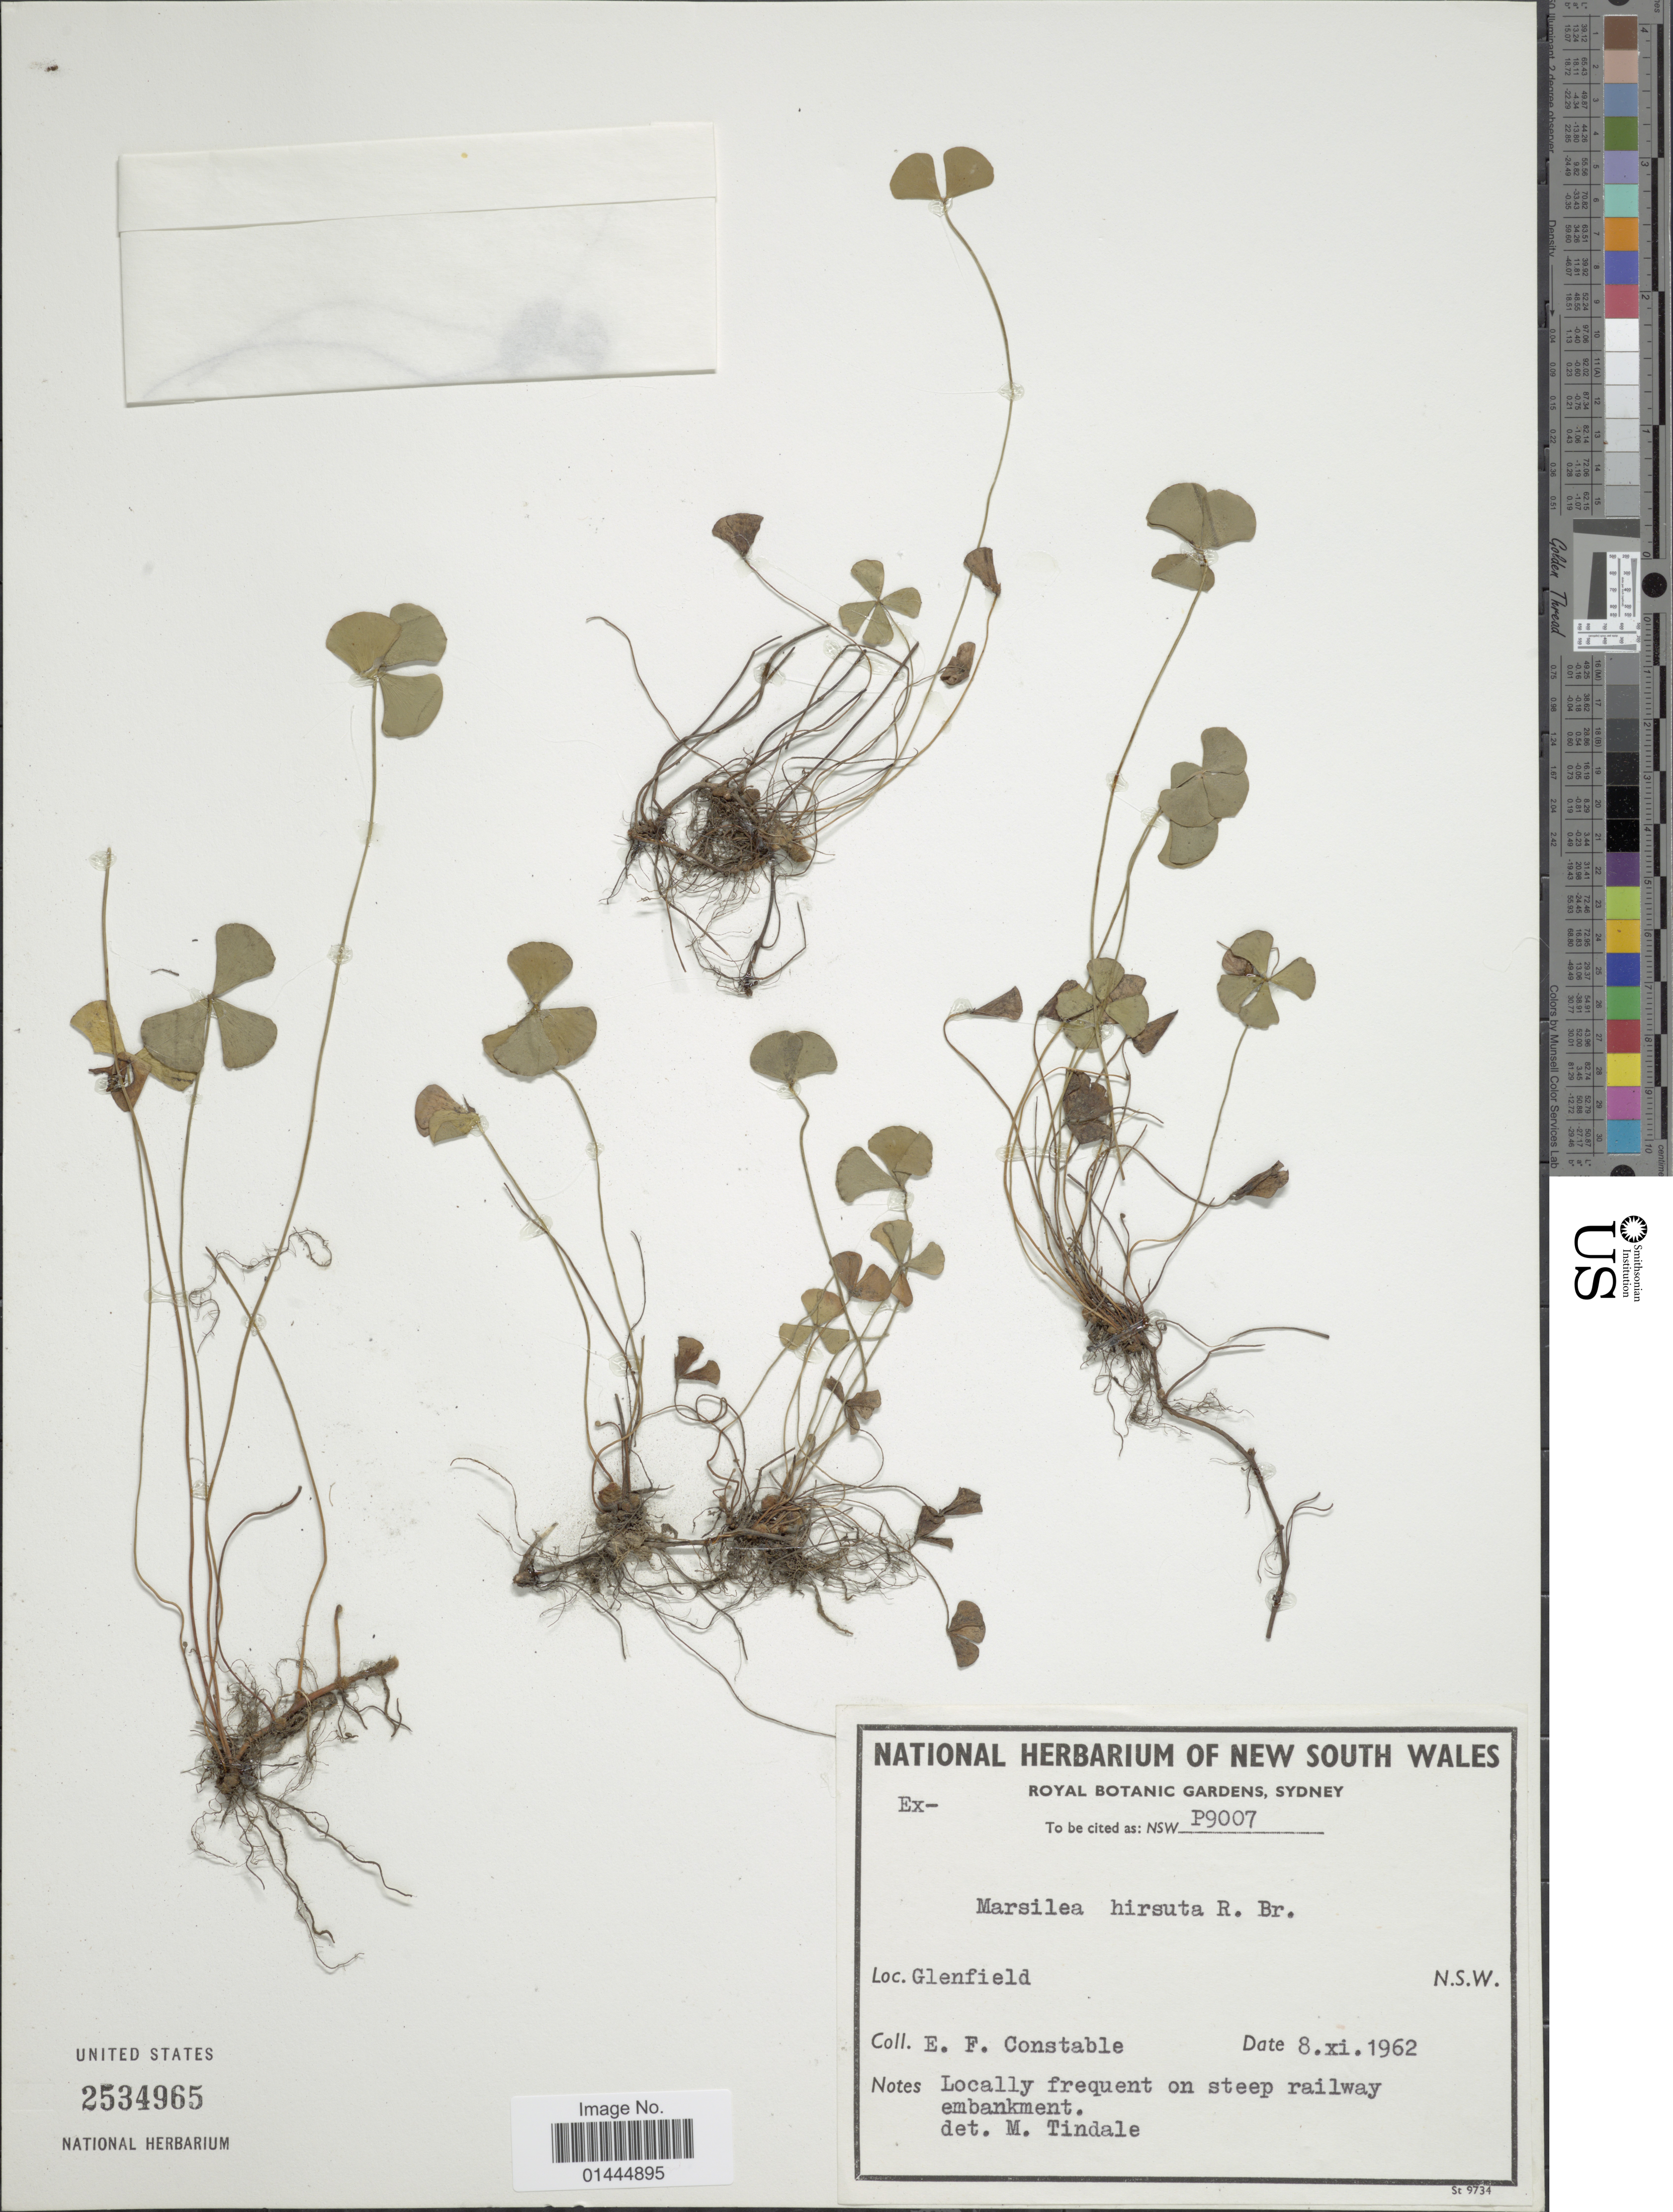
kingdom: Plantae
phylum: Tracheophyta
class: Polypodiopsida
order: Salviniales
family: Marsileaceae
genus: Marsilea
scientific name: Marsilea hirsuta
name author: R. Br.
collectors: E. F. Constable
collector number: P9007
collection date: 1962-11-08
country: Australia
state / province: New South Wales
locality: Glenfield, on steep railway embankment.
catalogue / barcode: US 2534965